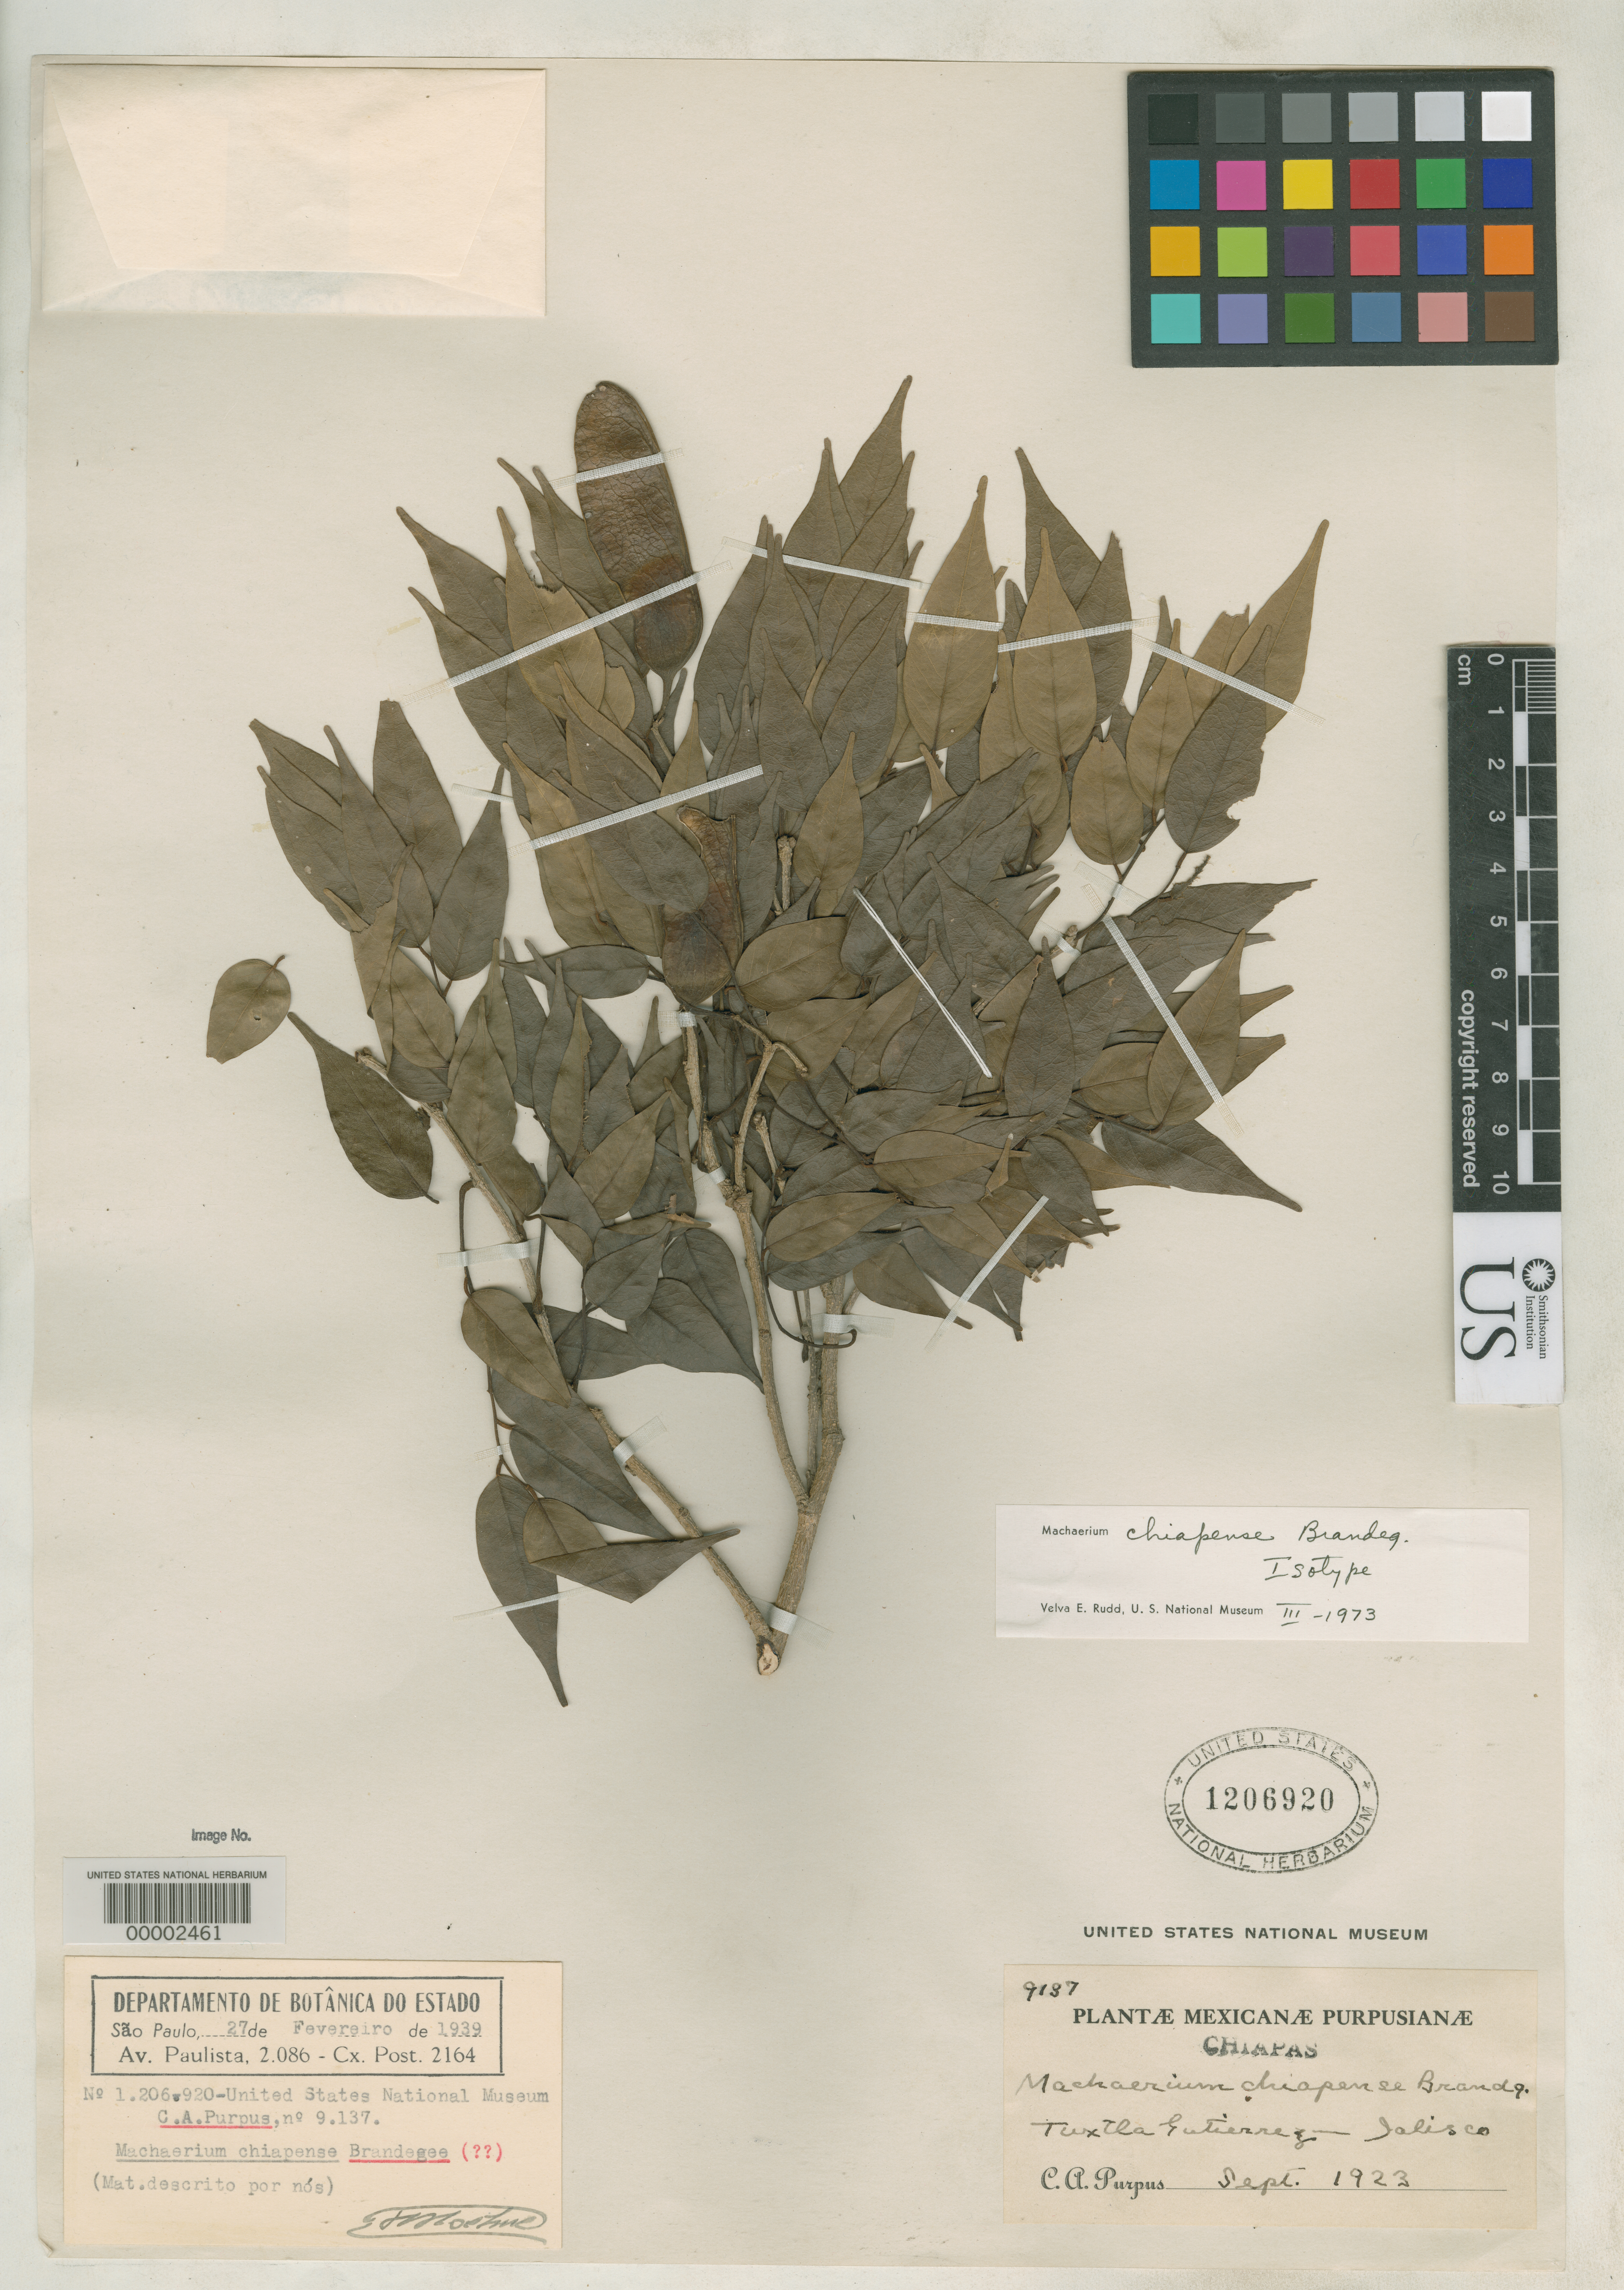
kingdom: Plantae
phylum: Tracheophyta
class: Magnoliopsida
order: Fabales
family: Fabaceae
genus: Machaerium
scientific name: Machaerium chiapense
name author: Brandegee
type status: Isotype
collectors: C. A. Purpus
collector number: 9137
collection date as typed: Sep 1923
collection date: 1923-09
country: Mexico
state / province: Chiapas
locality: Between Tuxtla Gutierrez and Jalisco.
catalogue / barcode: US 1206920